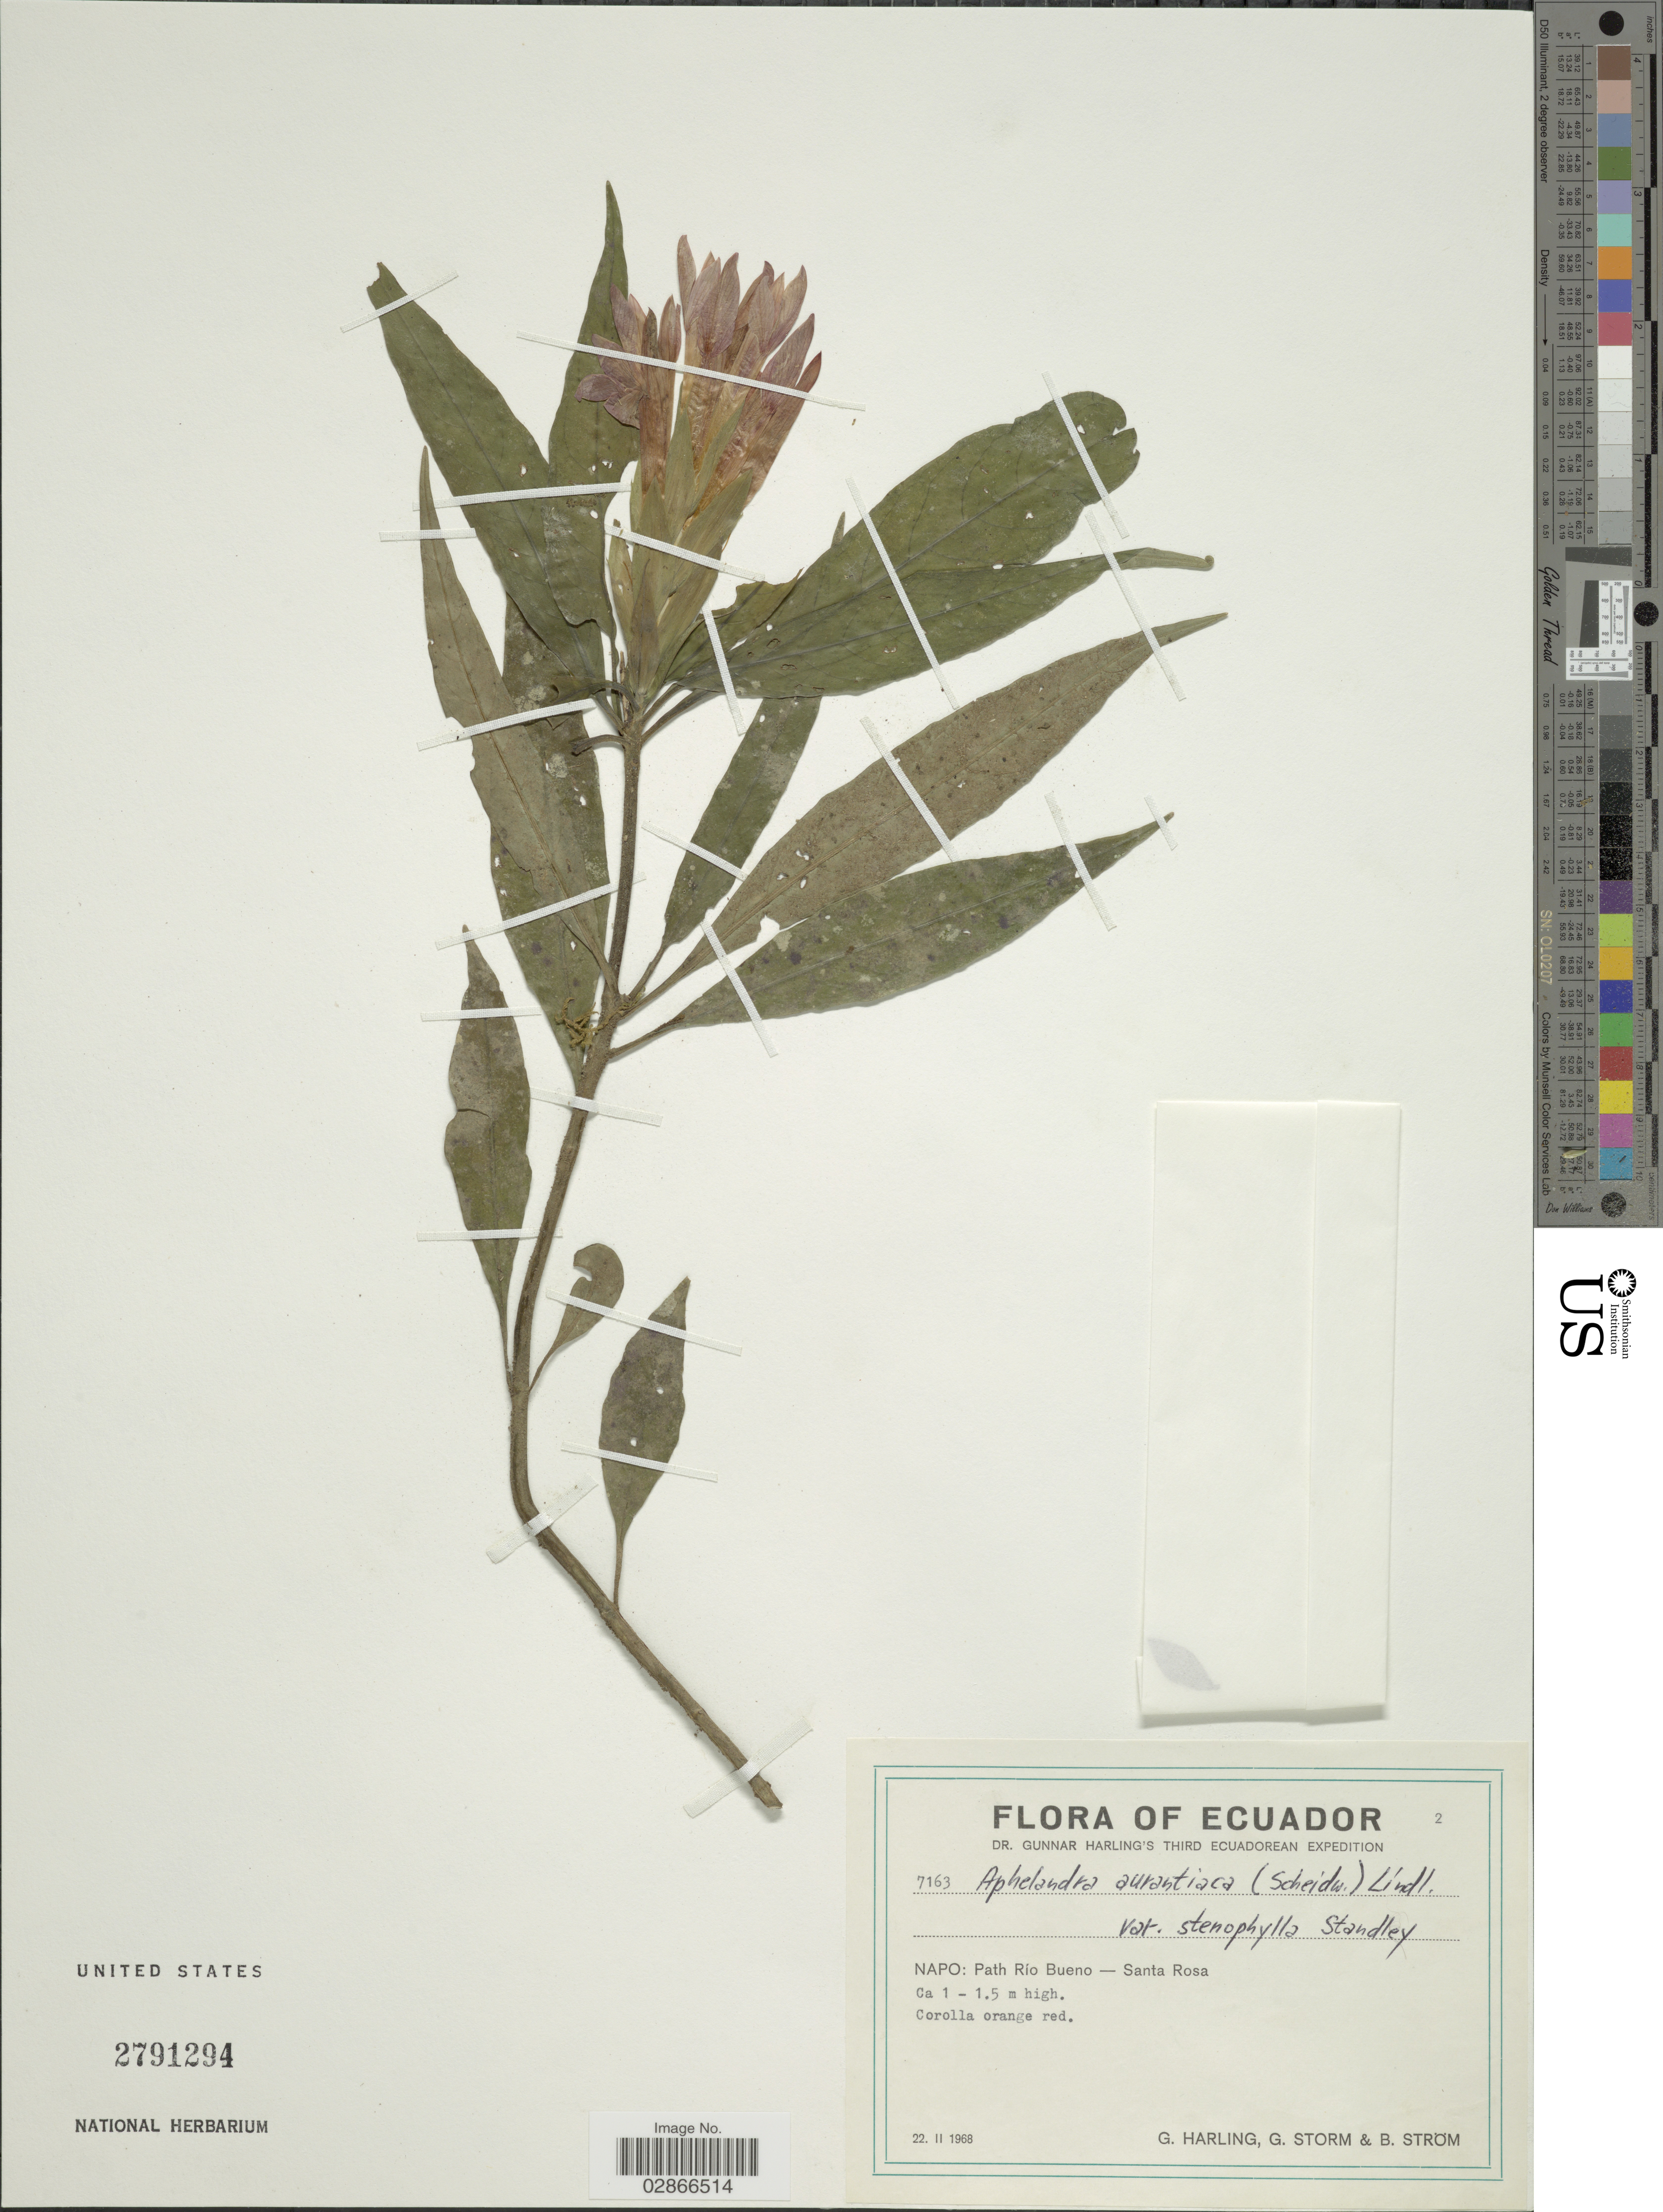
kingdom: Plantae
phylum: Tracheophyta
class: Magnoliopsida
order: Lamiales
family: Acanthaceae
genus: Aphelandra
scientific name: Aphelandra aurantiaca var. stenophylla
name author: Standl.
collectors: G. Harling, G. Storm & B. Ström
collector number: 7163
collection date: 1968-02-22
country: Ecuador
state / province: Napo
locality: Path Rio Bueno-Santa Rosa.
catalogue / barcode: US 2791294